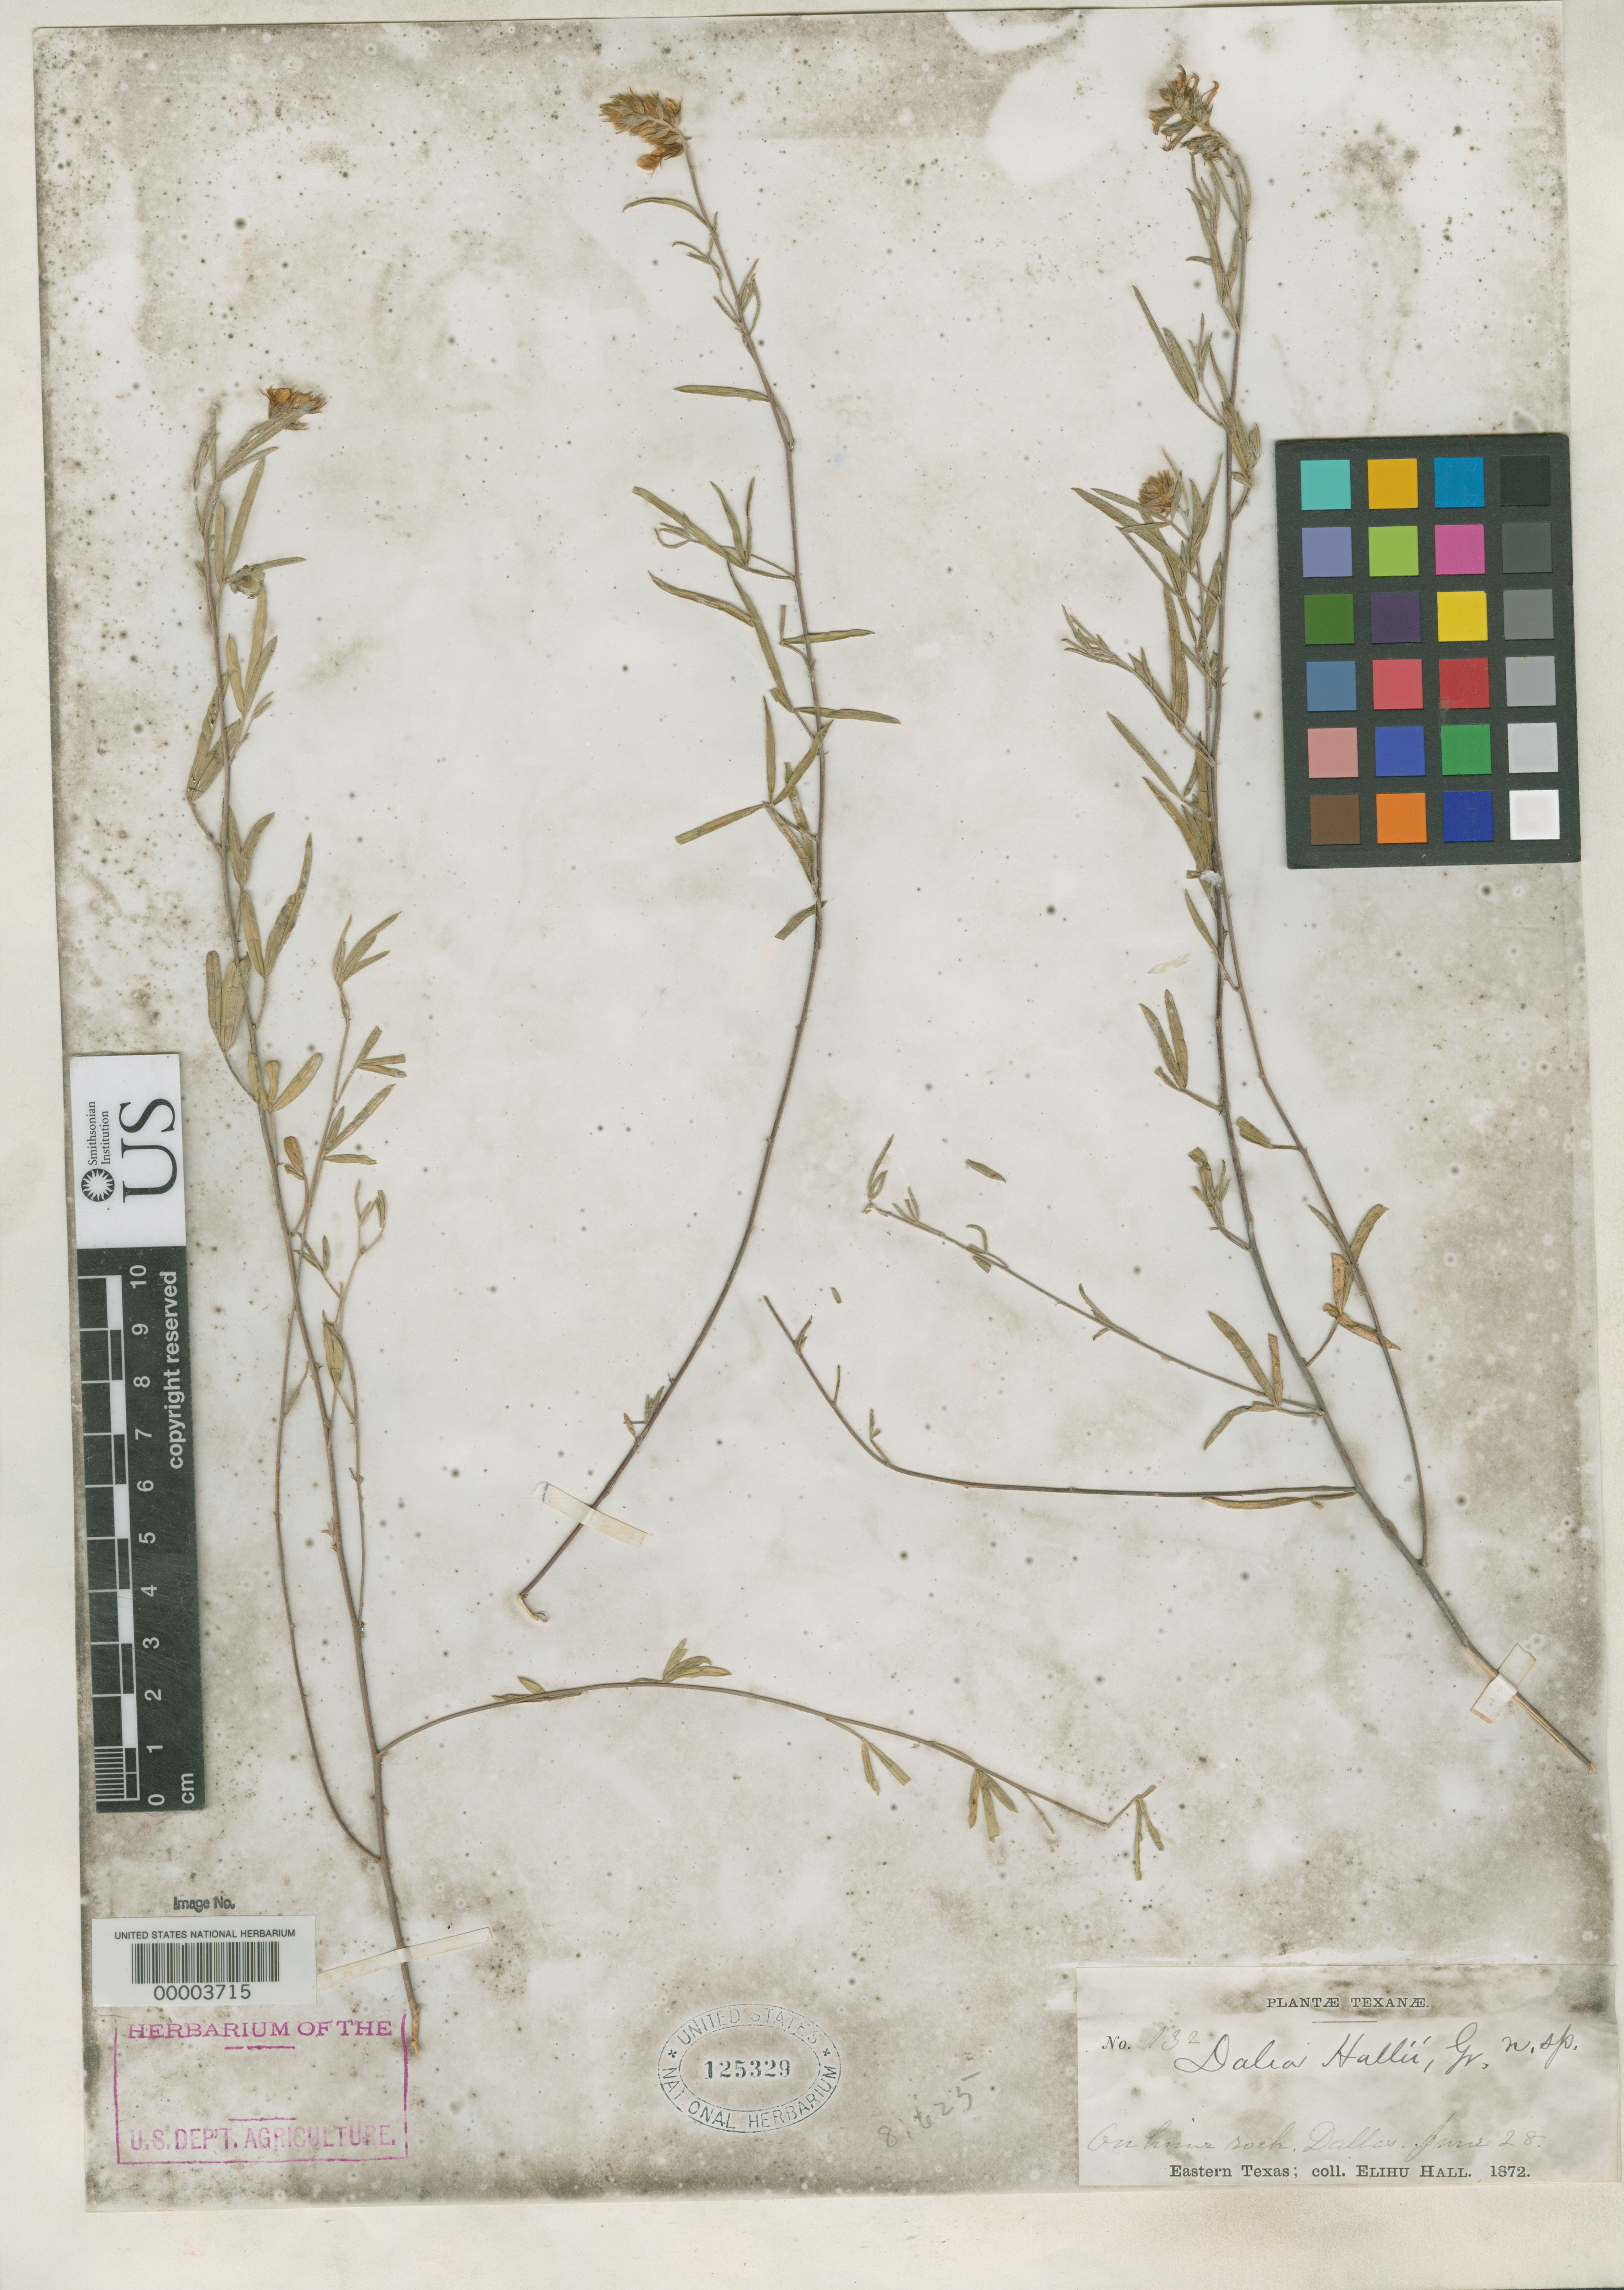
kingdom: Plantae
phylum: Tracheophyta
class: Magnoliopsida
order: Fabales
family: Fabaceae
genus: Dalea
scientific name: Dalea hallii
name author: A. Gray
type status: Isotype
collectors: E. Hall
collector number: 132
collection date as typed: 28 Jun 1872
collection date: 1872-06-28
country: United States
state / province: Texas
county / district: Dallas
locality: Dallas.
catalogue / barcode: US 125329